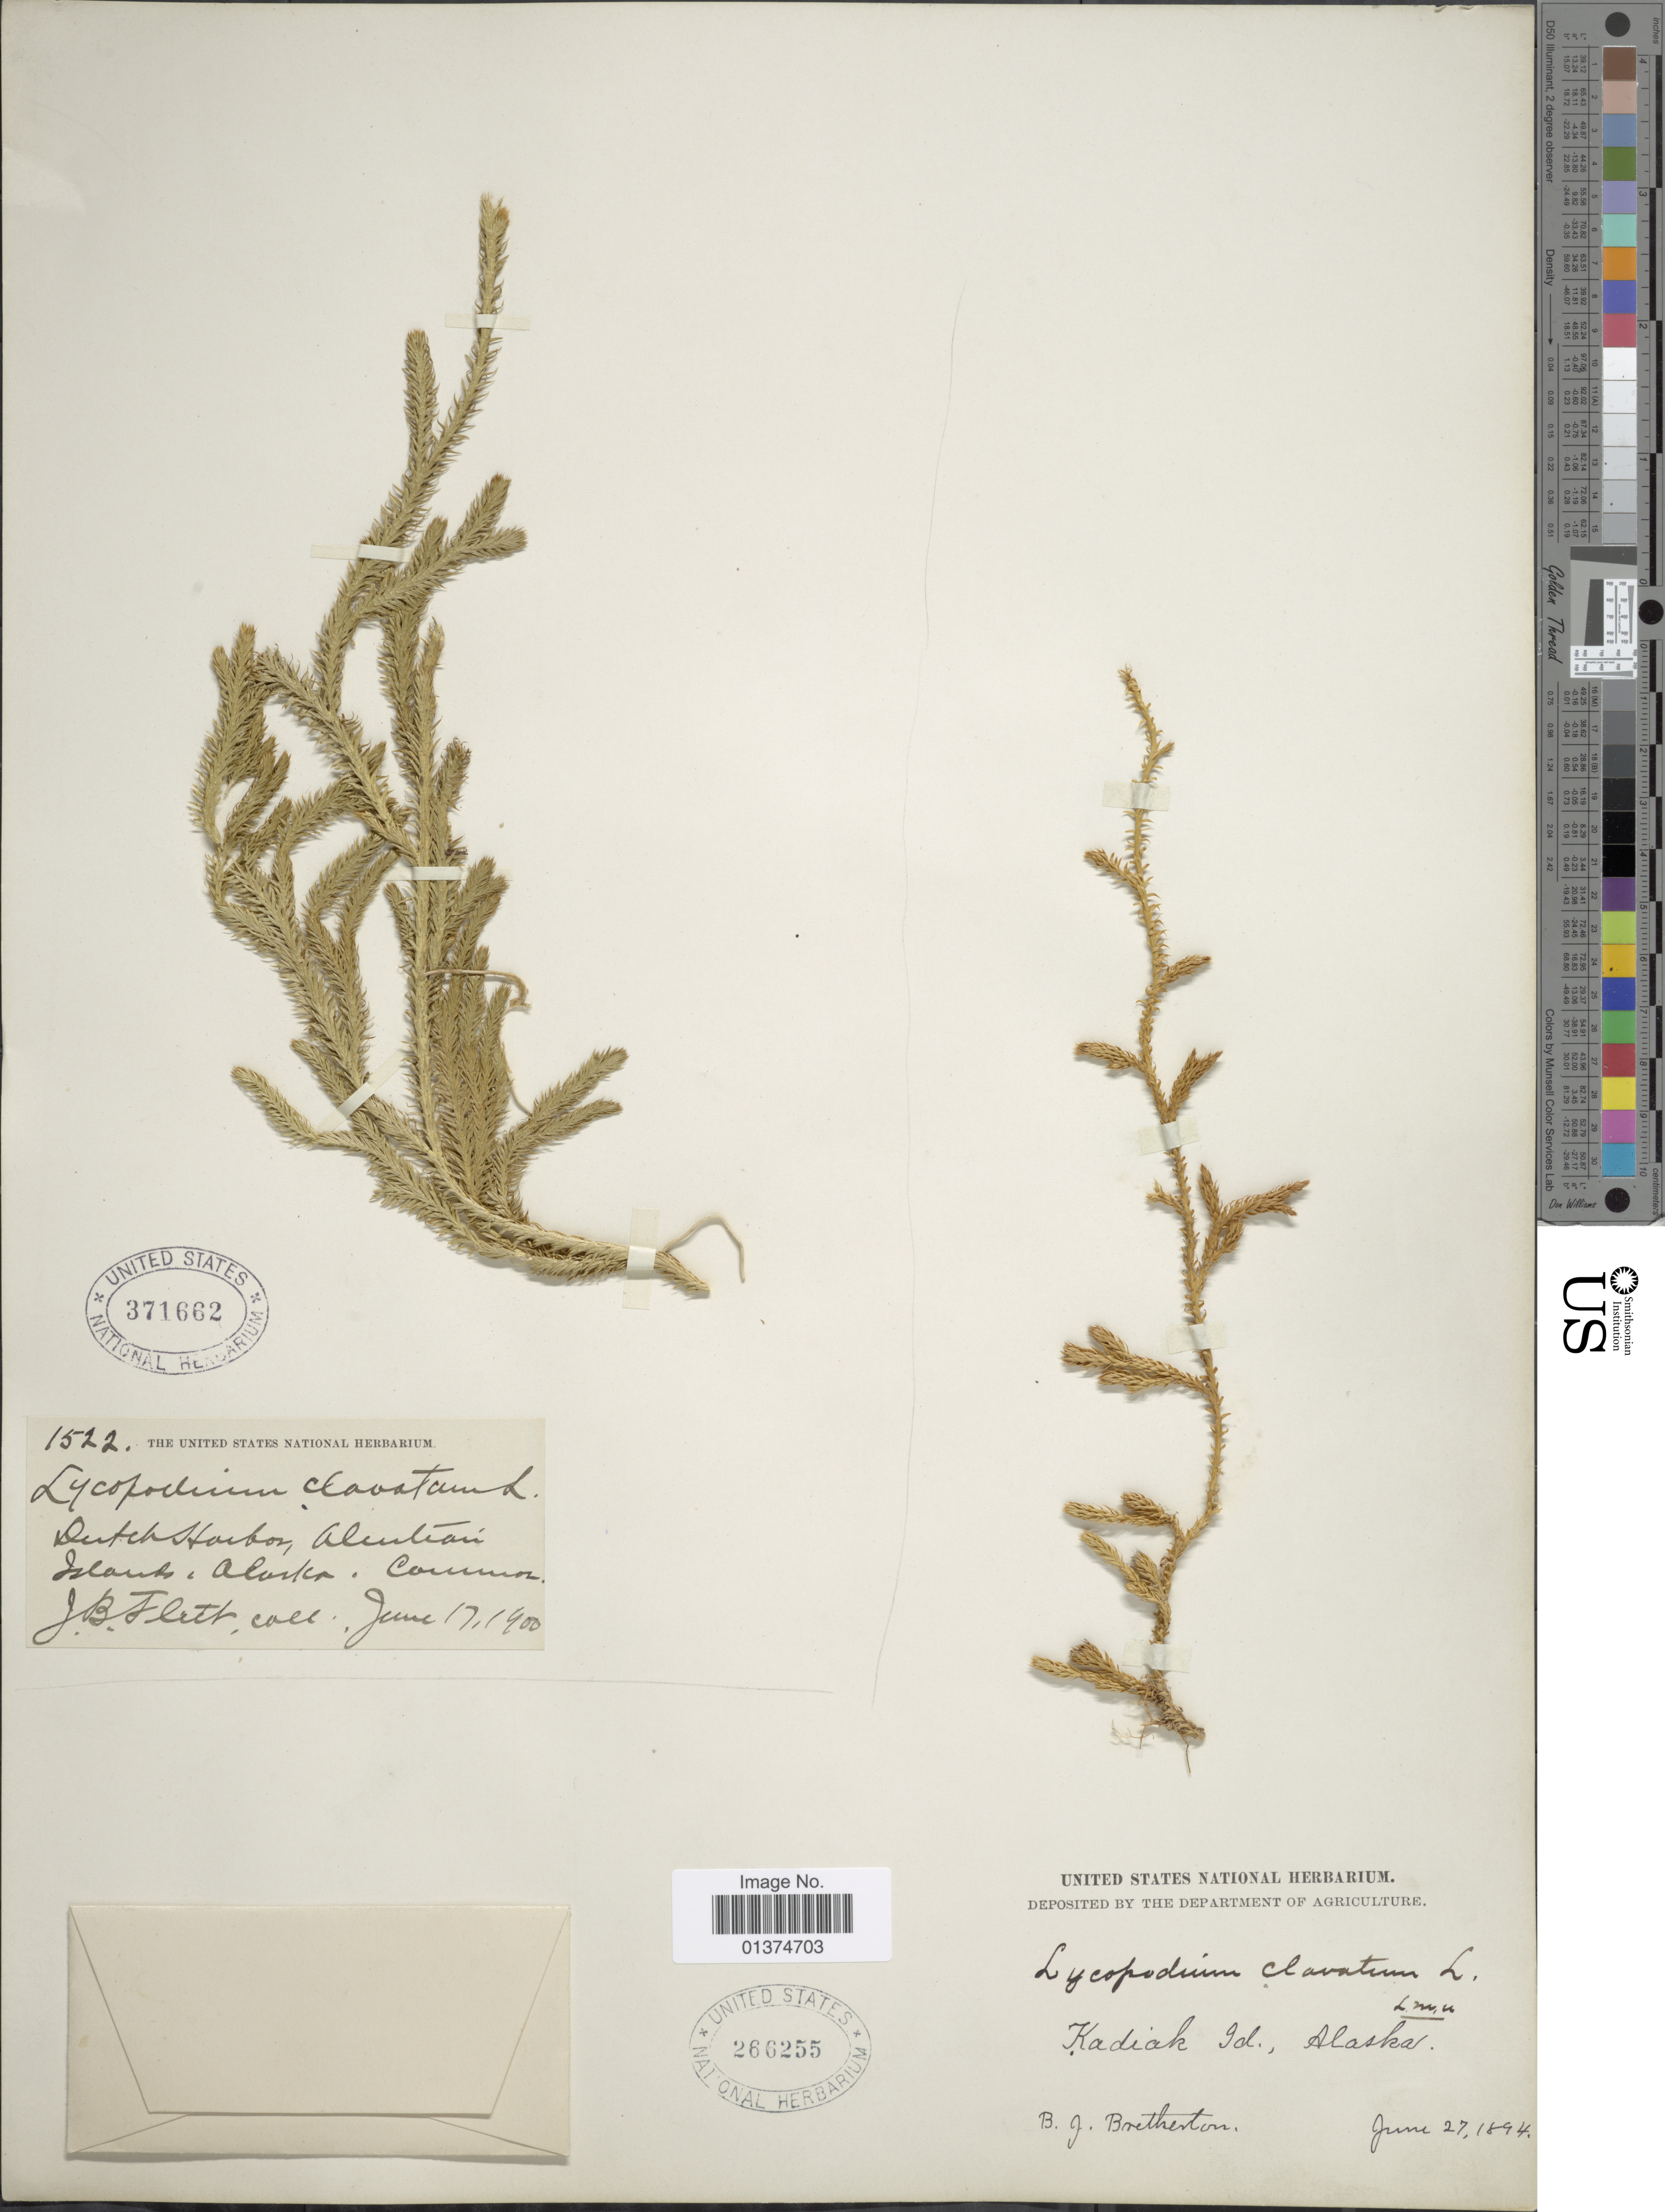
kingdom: Plantae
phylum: Tracheophyta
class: Lycopodiopsida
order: Lycopodiales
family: Lycopodiaceae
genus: Lycopodium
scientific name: Lycopodium clavatum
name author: L.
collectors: B. Bretherton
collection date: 1894-06-27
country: United States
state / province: Alaska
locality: Kadiak Id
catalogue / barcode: US 266255